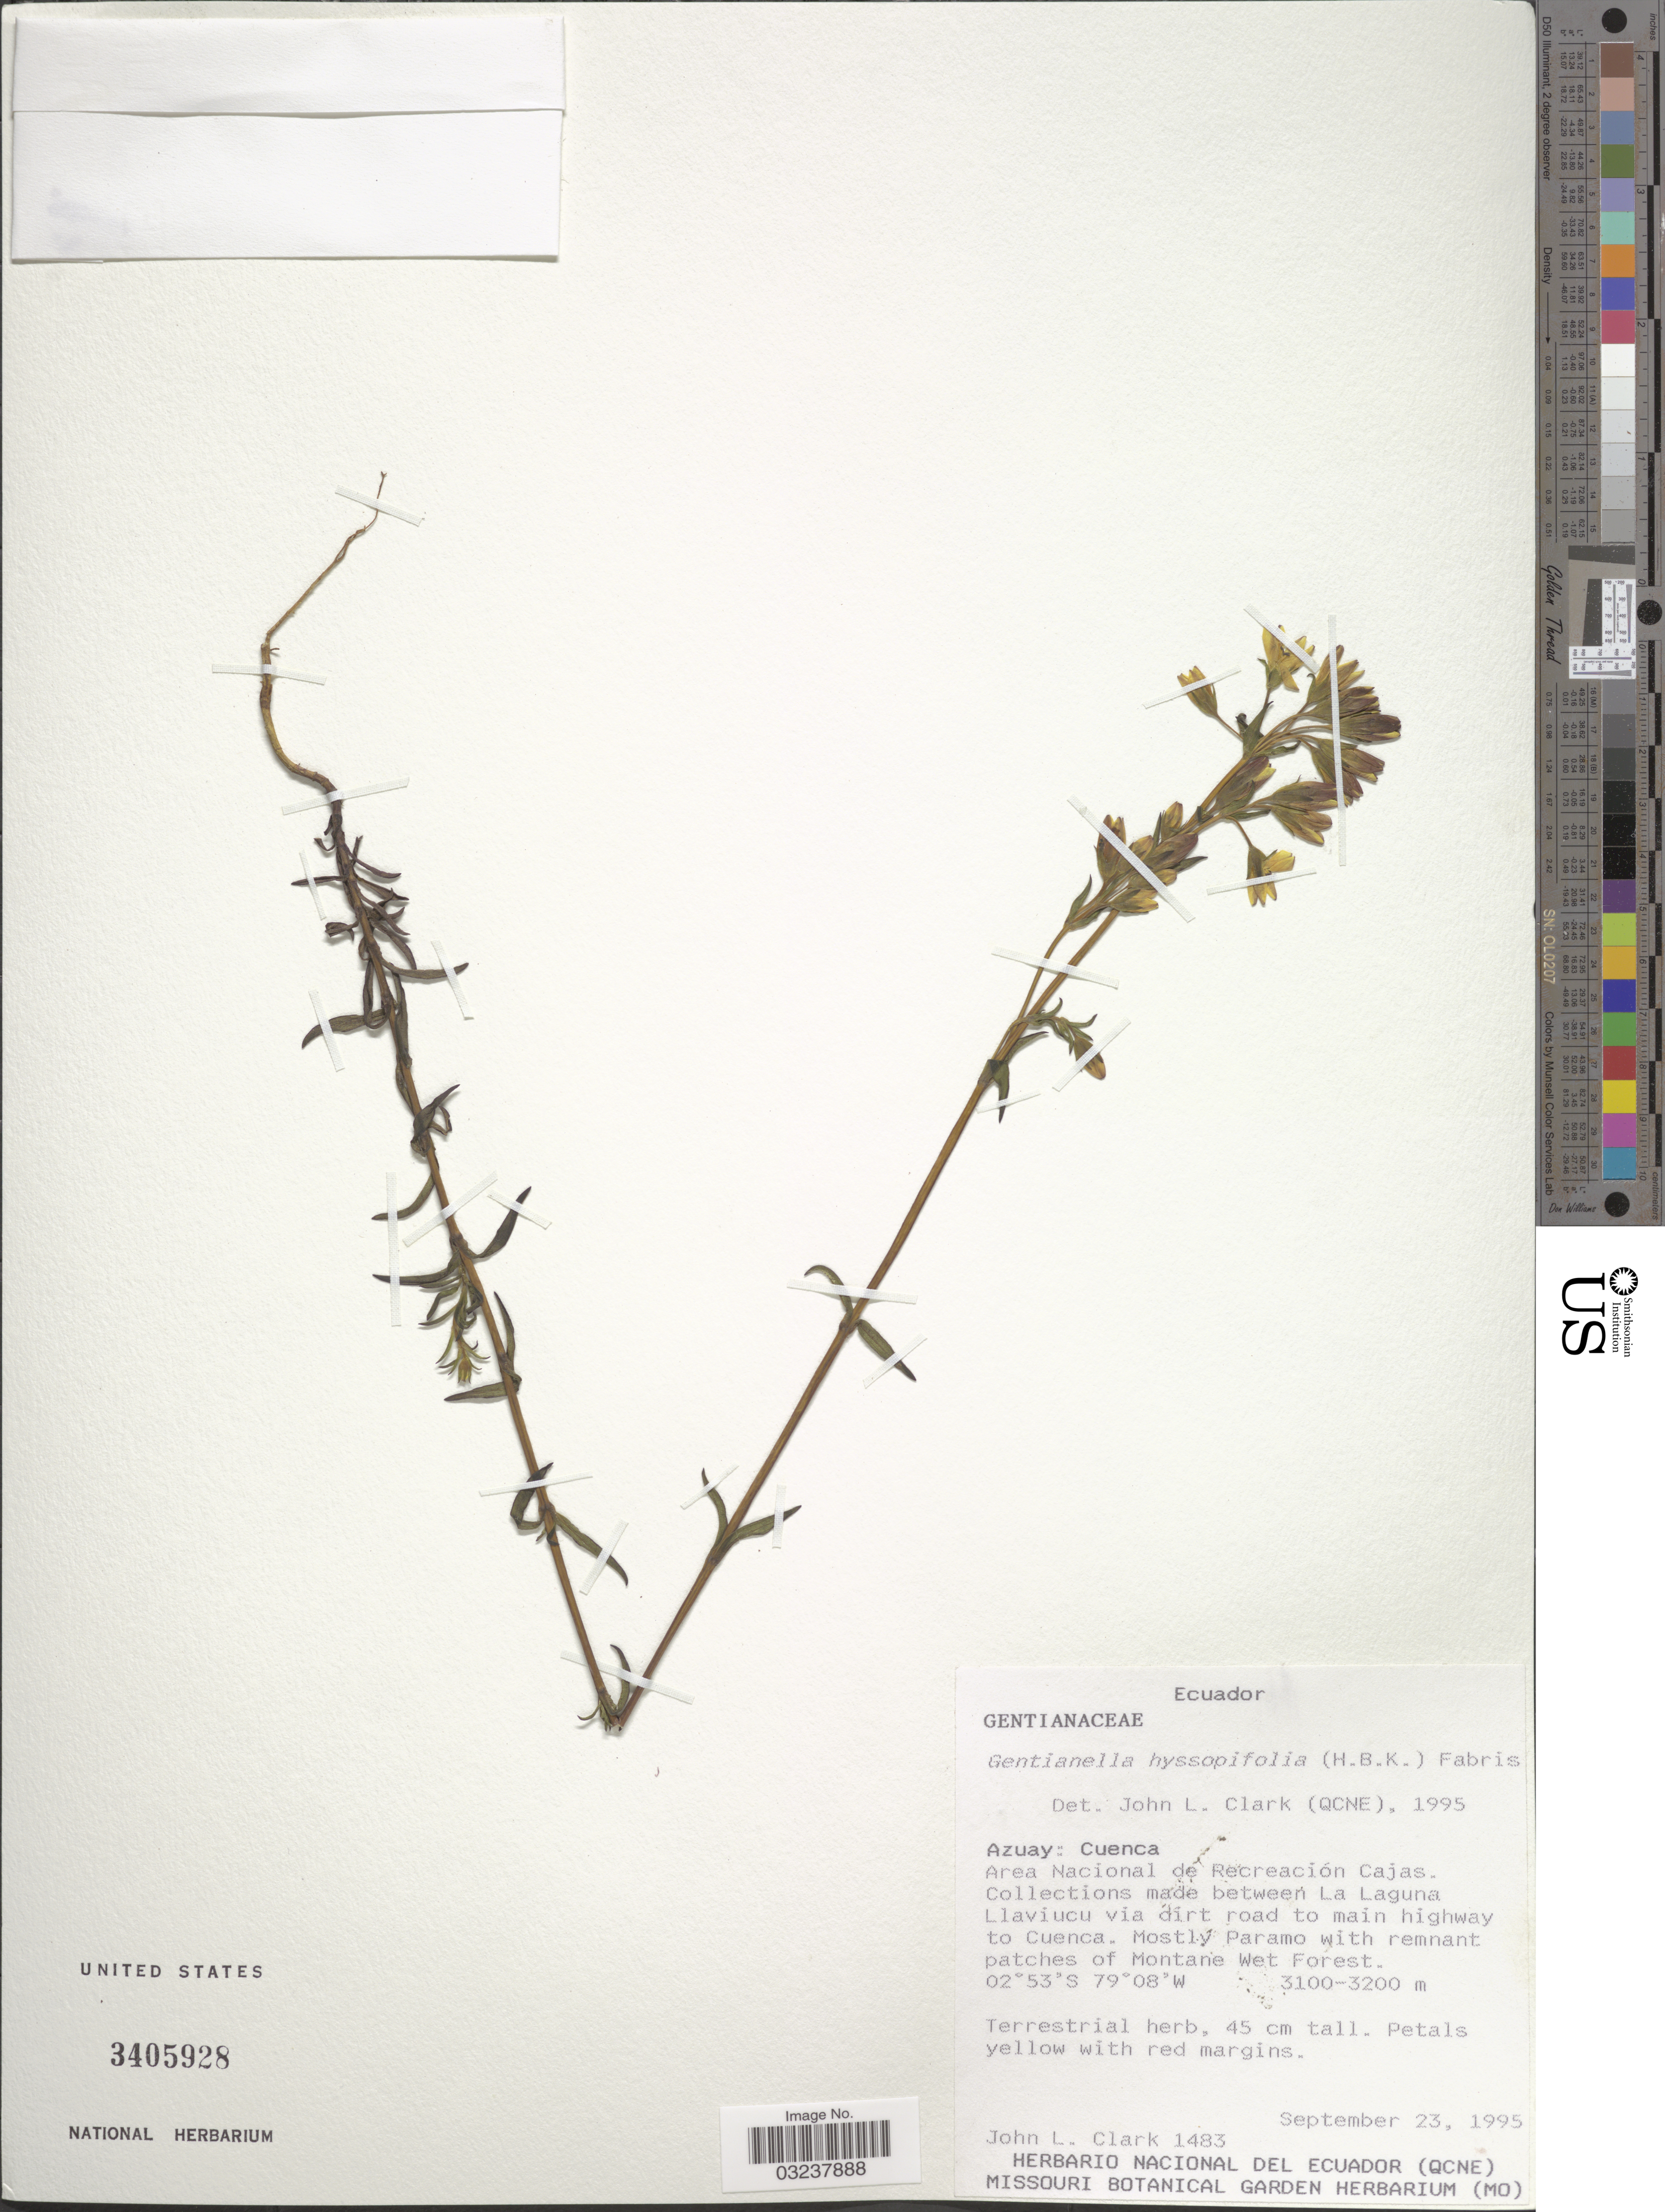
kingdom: Plantae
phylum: Tracheophyta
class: Magnoliopsida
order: Gentianales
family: Gentianaceae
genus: Gentianella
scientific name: Gentianella hyssopifolia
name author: (Kunth) Fabris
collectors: J. L. Clark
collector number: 1483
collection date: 1995-09-23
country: Ecuador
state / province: Azuay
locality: Cuenca. Area Nacional de Recreación Cajas. Between La Laguna Llaviucu via dirt road to main highway to Cuenca.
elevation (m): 3100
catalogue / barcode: US 3405928